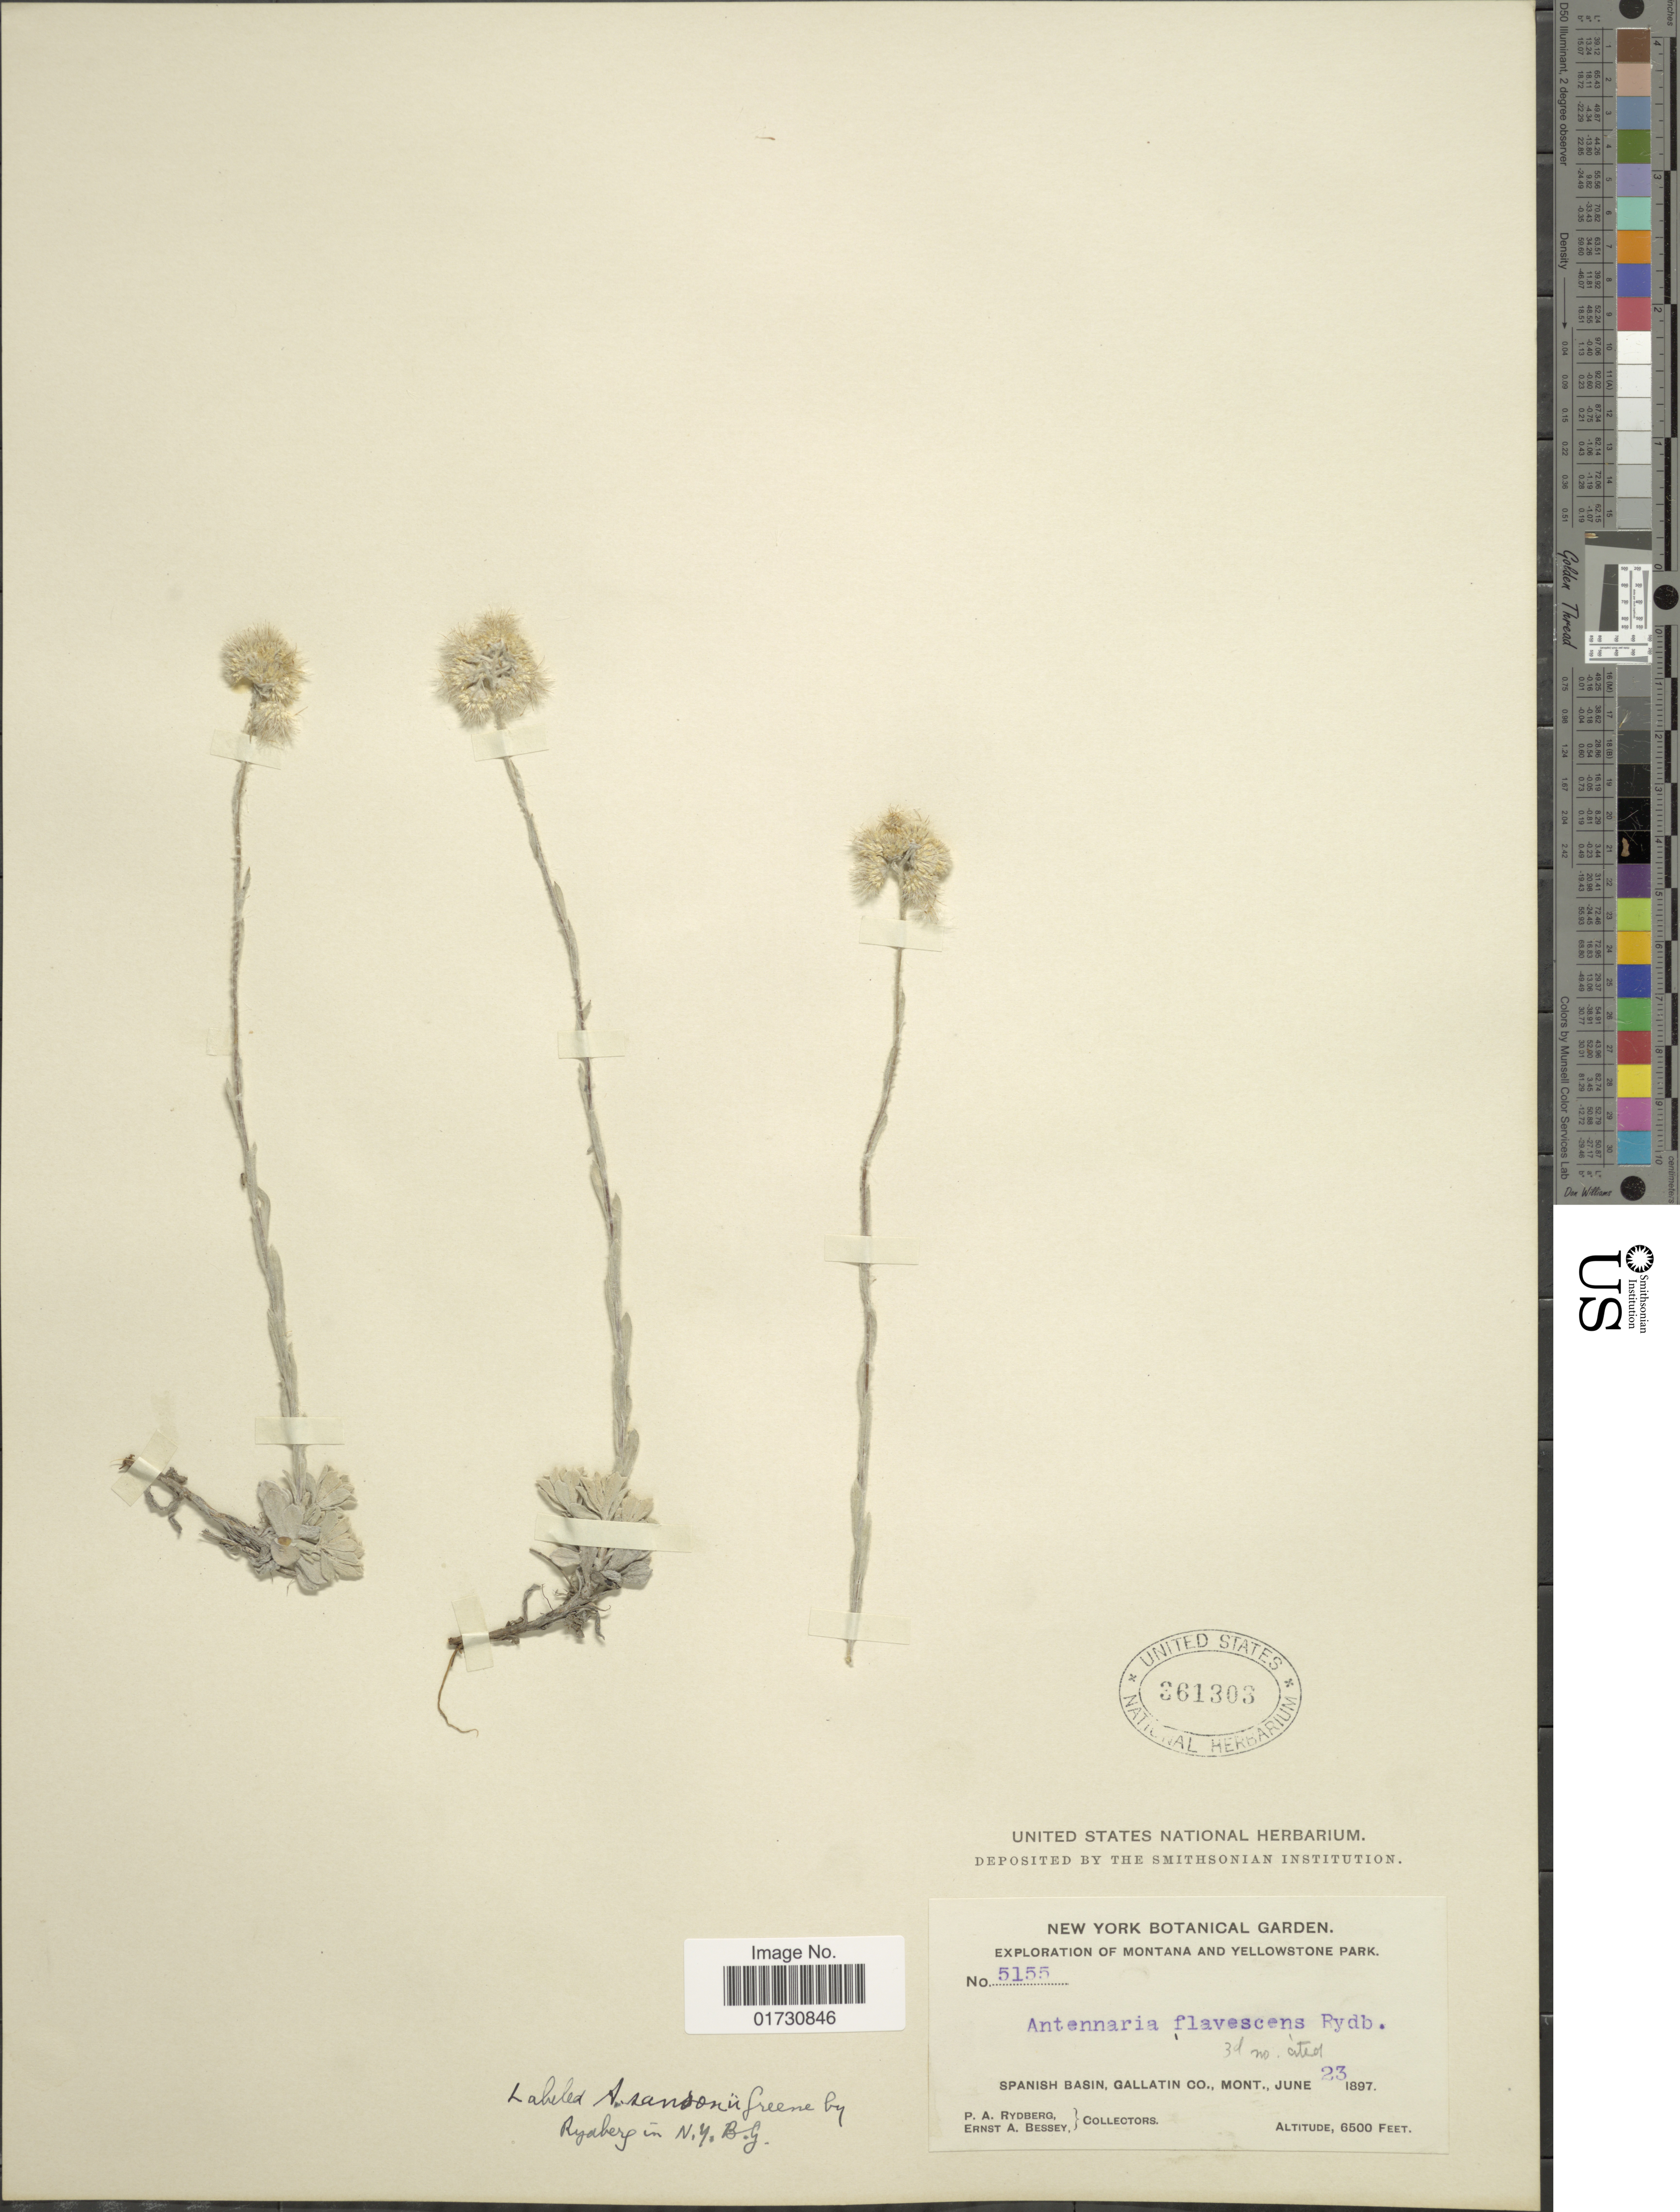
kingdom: Plantae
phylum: Tracheophyta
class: Magnoliopsida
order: Asterales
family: Asteraceae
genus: Antennaria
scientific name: Antennaria flavescens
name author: Rydb.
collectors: P. A. Rydberg & E. A. Bessey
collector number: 5155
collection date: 1897-06-23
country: United States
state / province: Montana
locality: Montana and Yellowstone Park, Spanish Basin, Galatin Co., Mont.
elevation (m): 1981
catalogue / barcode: US 361303